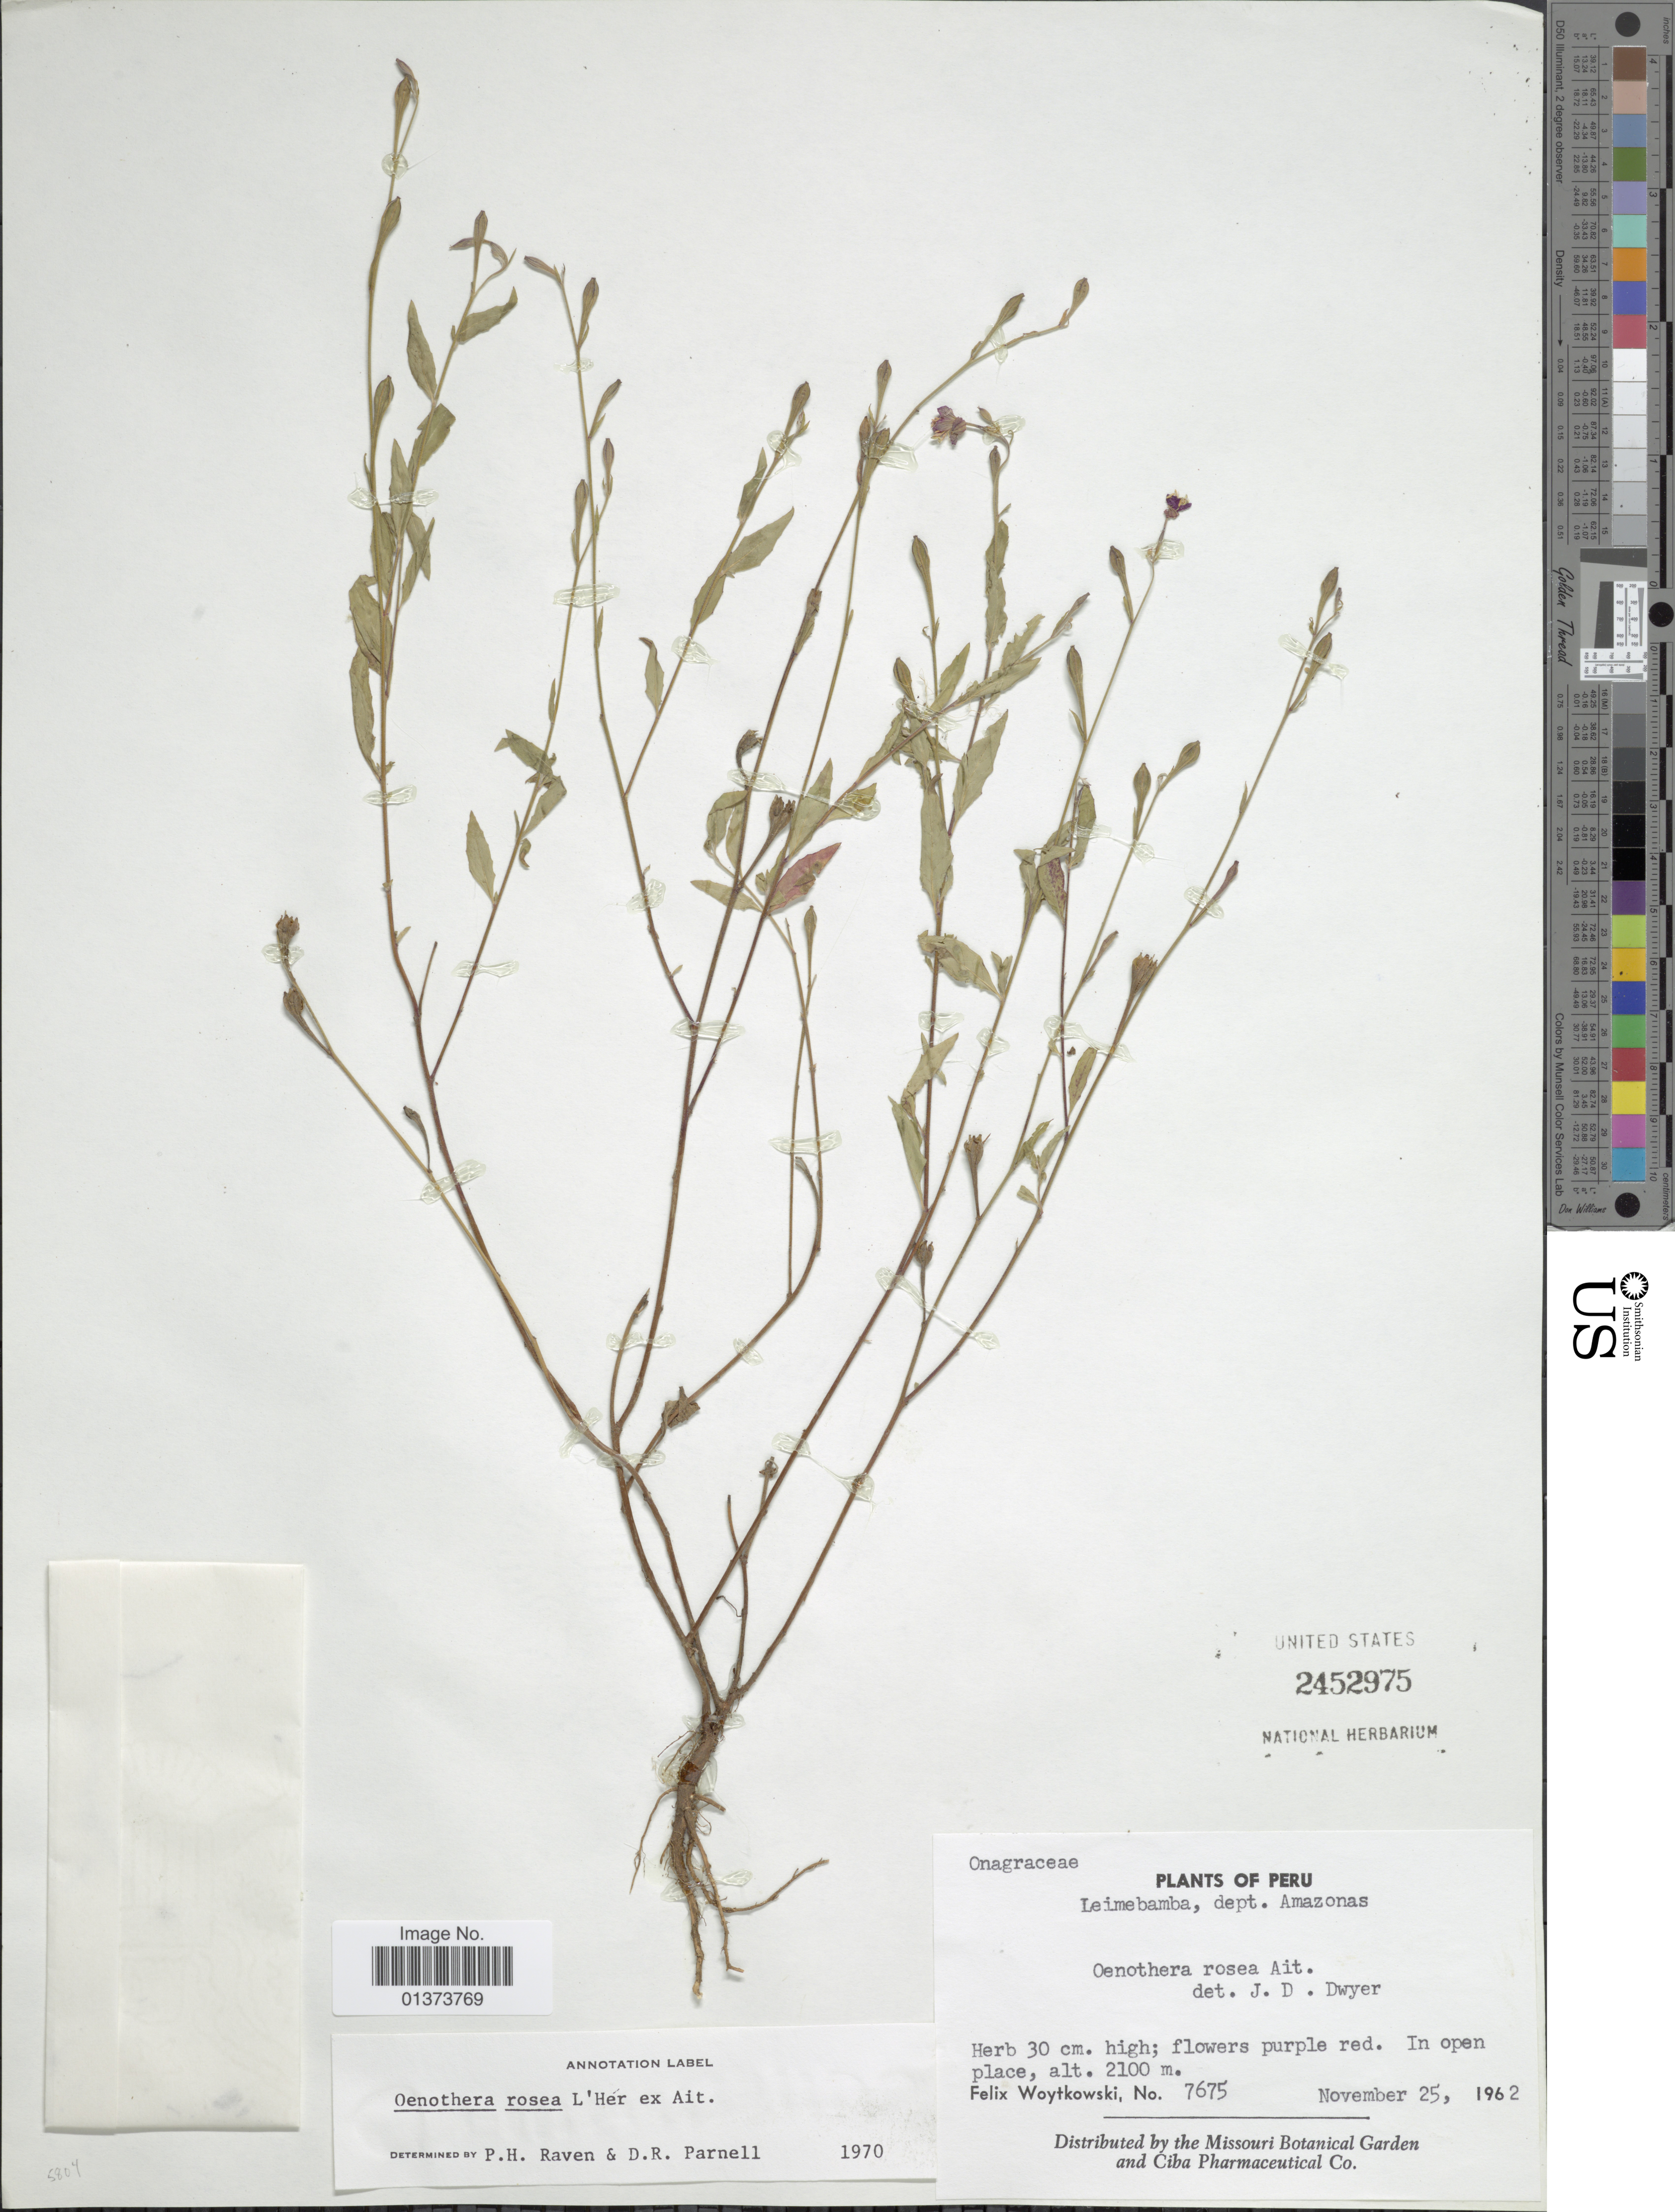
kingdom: Plantae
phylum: Tracheophyta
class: Magnoliopsida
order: Myrtales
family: Onagraceae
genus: Oenothera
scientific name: Oenothera rosea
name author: L'Hér. ex Aiton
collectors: F. Woytkowski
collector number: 7675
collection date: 1962-11-25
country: Peru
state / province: Amazonas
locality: Leimebamba, in open place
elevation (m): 2100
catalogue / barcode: US 2452975